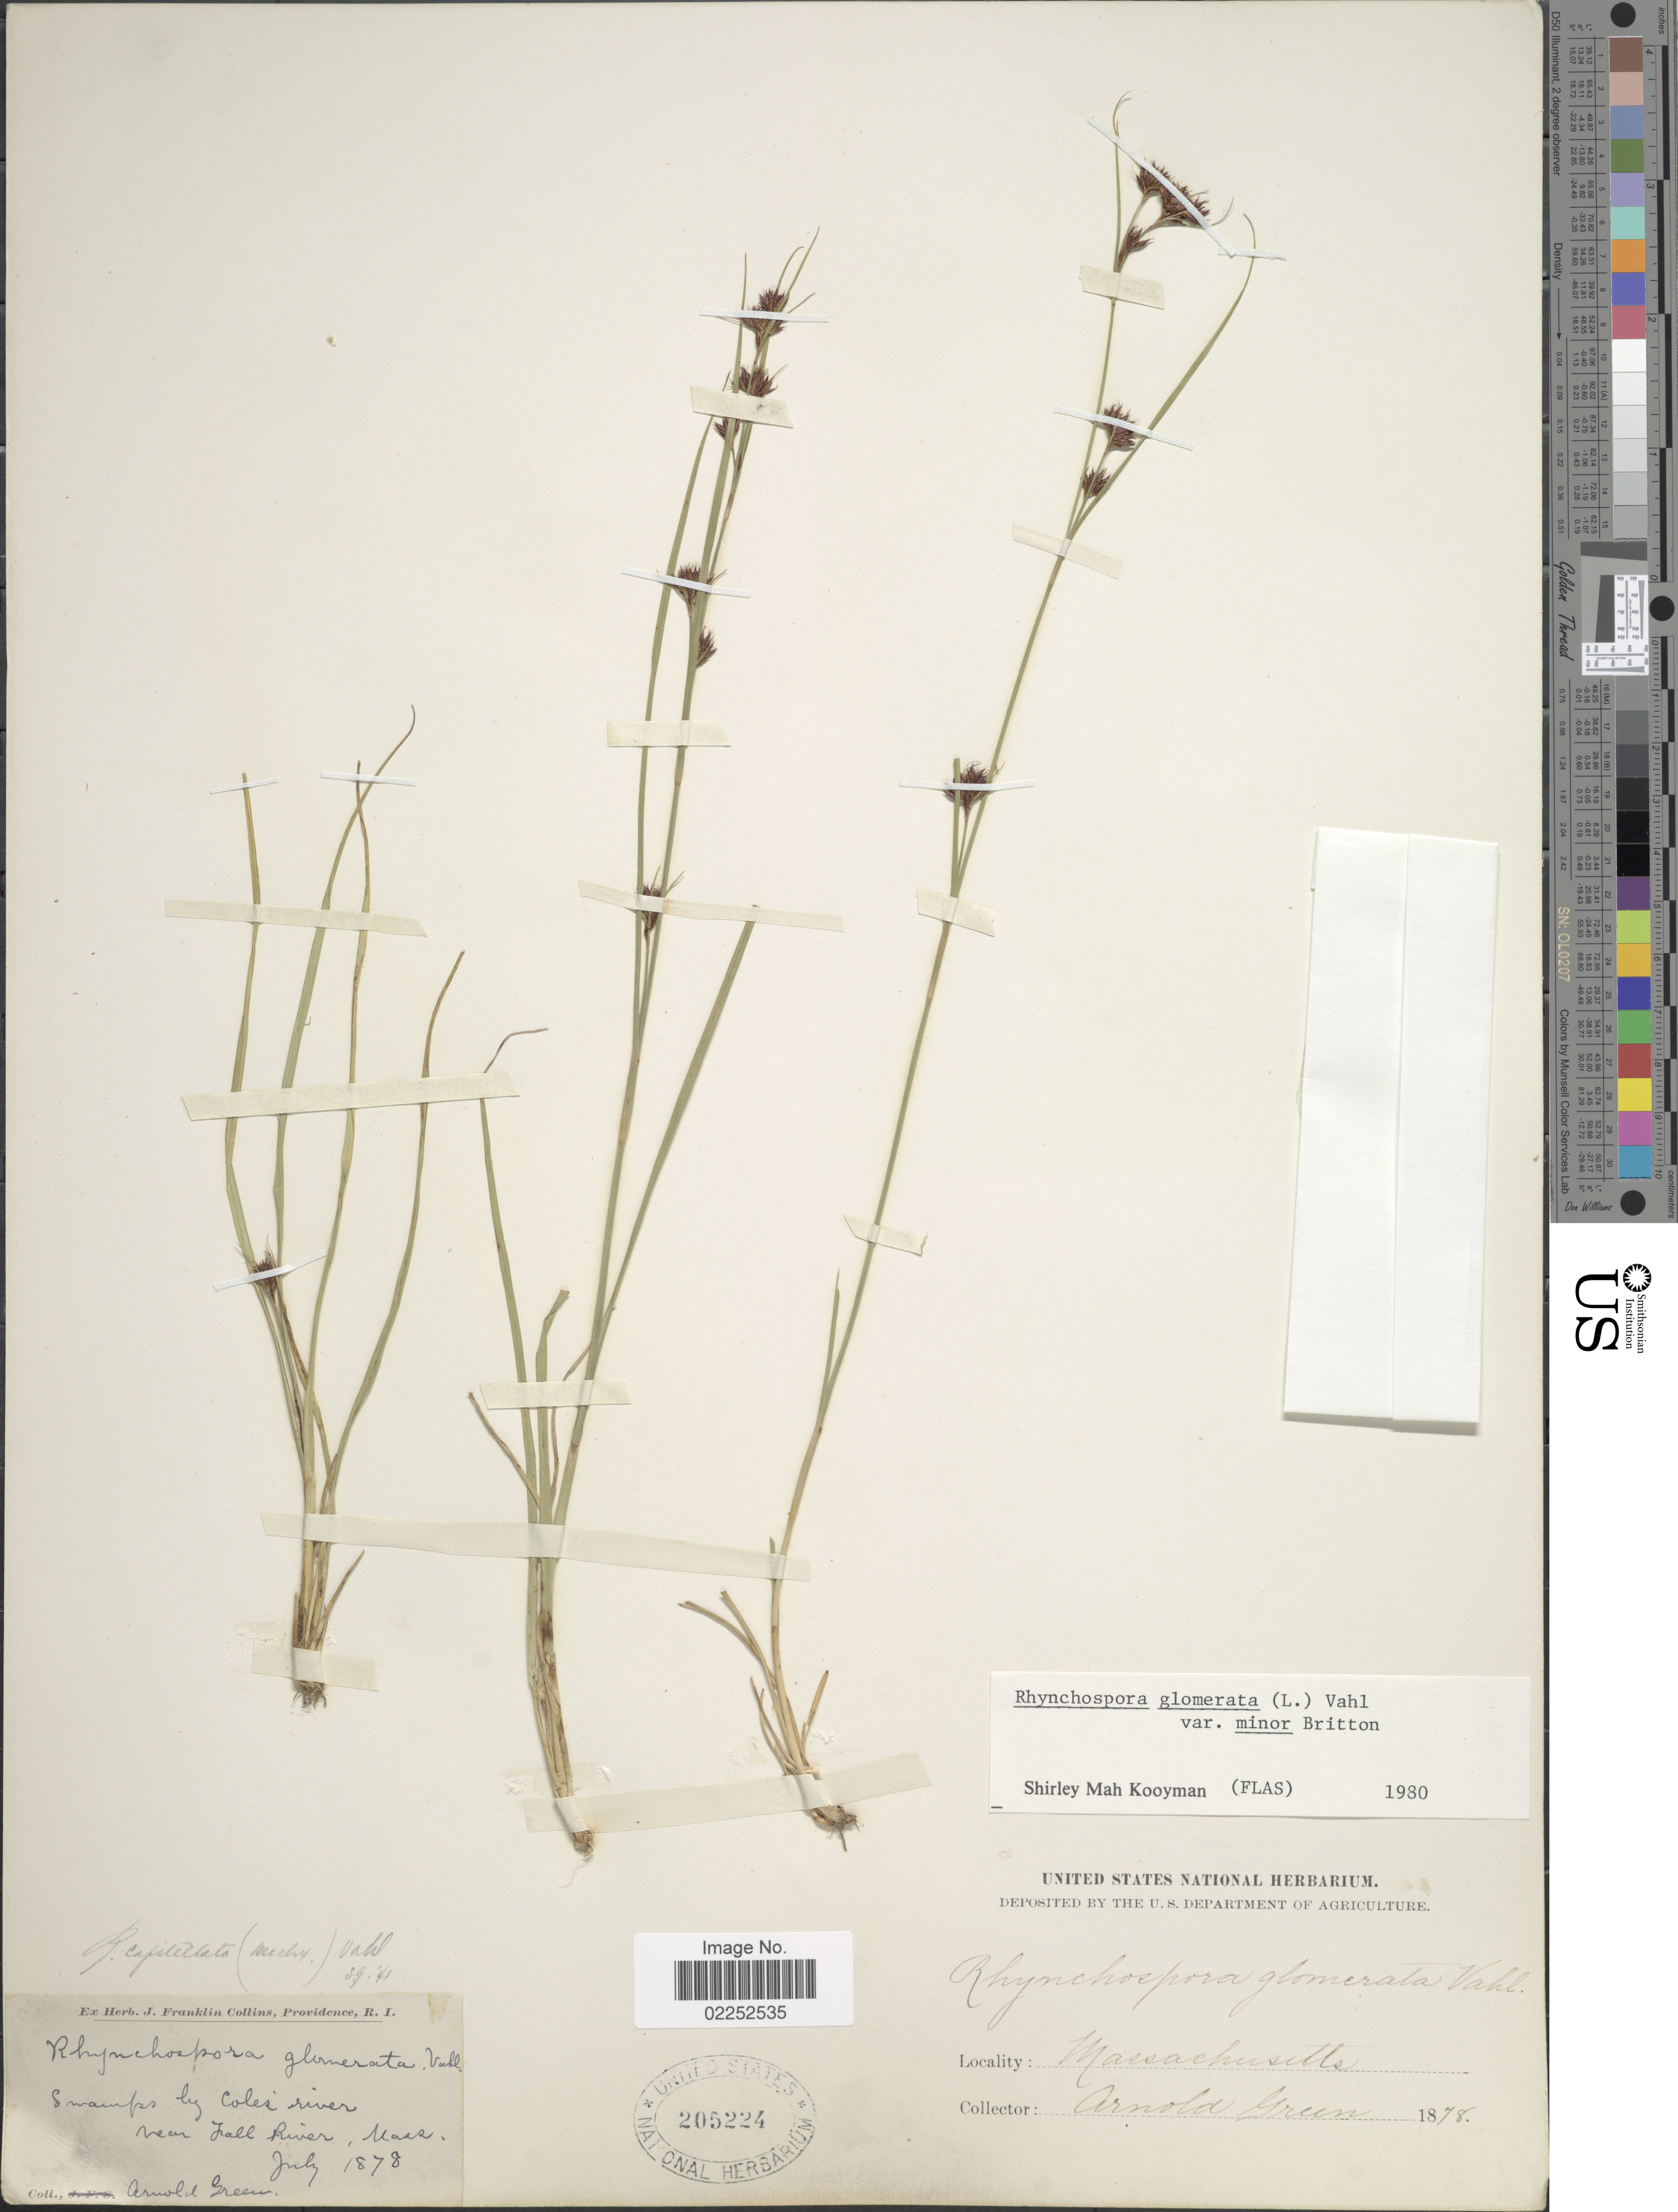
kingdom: Plantae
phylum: Tracheophyta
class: Liliopsida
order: Poales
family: Cyperaceae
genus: Rhynchospora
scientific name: Rhynchospora capitellata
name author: (Michx.) Vahl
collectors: A. Green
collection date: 1878-07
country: United States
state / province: Massachusetts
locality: Swamps by Coles river, near Fall River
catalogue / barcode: US 205224